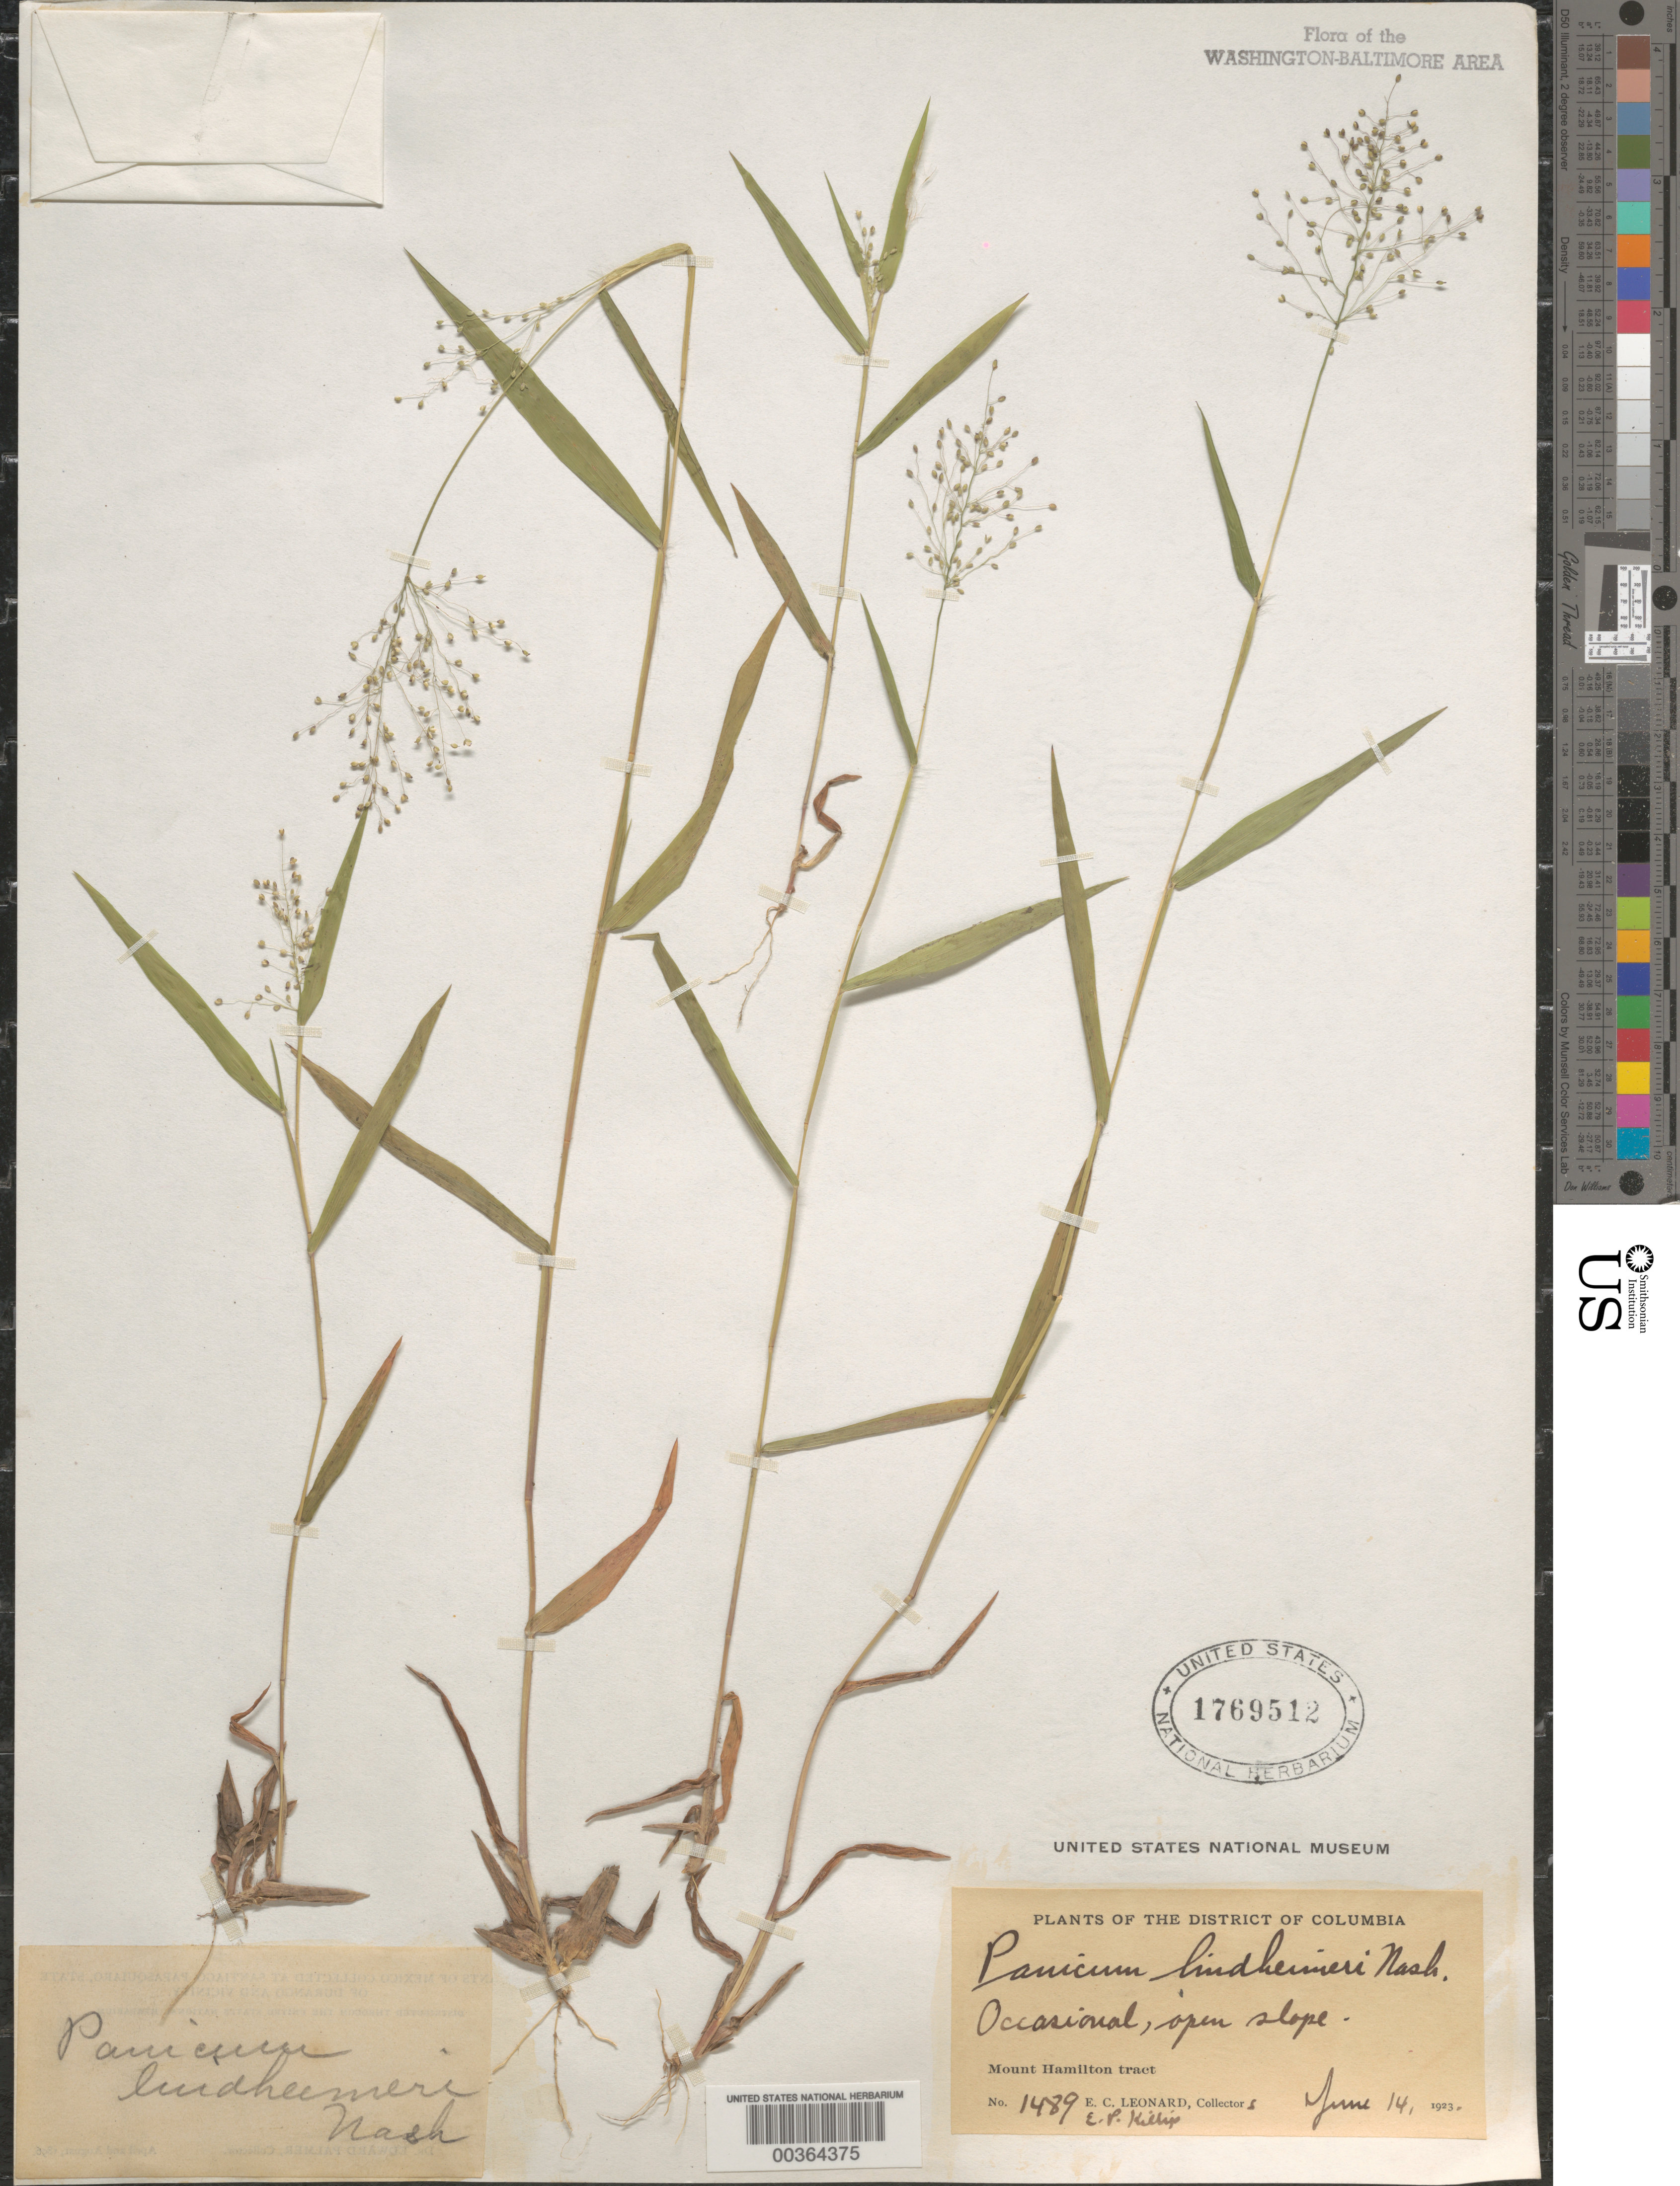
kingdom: Plantae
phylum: Tracheophyta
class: Liliopsida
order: Poales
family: Poaceae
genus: Dichanthelium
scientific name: Dichanthelium acuminatum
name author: (Sw.) Gould & C.A. Clark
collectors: E. C. Leonard & E. P. Killip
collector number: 1489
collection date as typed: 14 Jun 1923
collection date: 1923-06-14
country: United States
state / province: District of Columbia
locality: Mount Hamilton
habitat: Open slope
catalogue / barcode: US 1769512